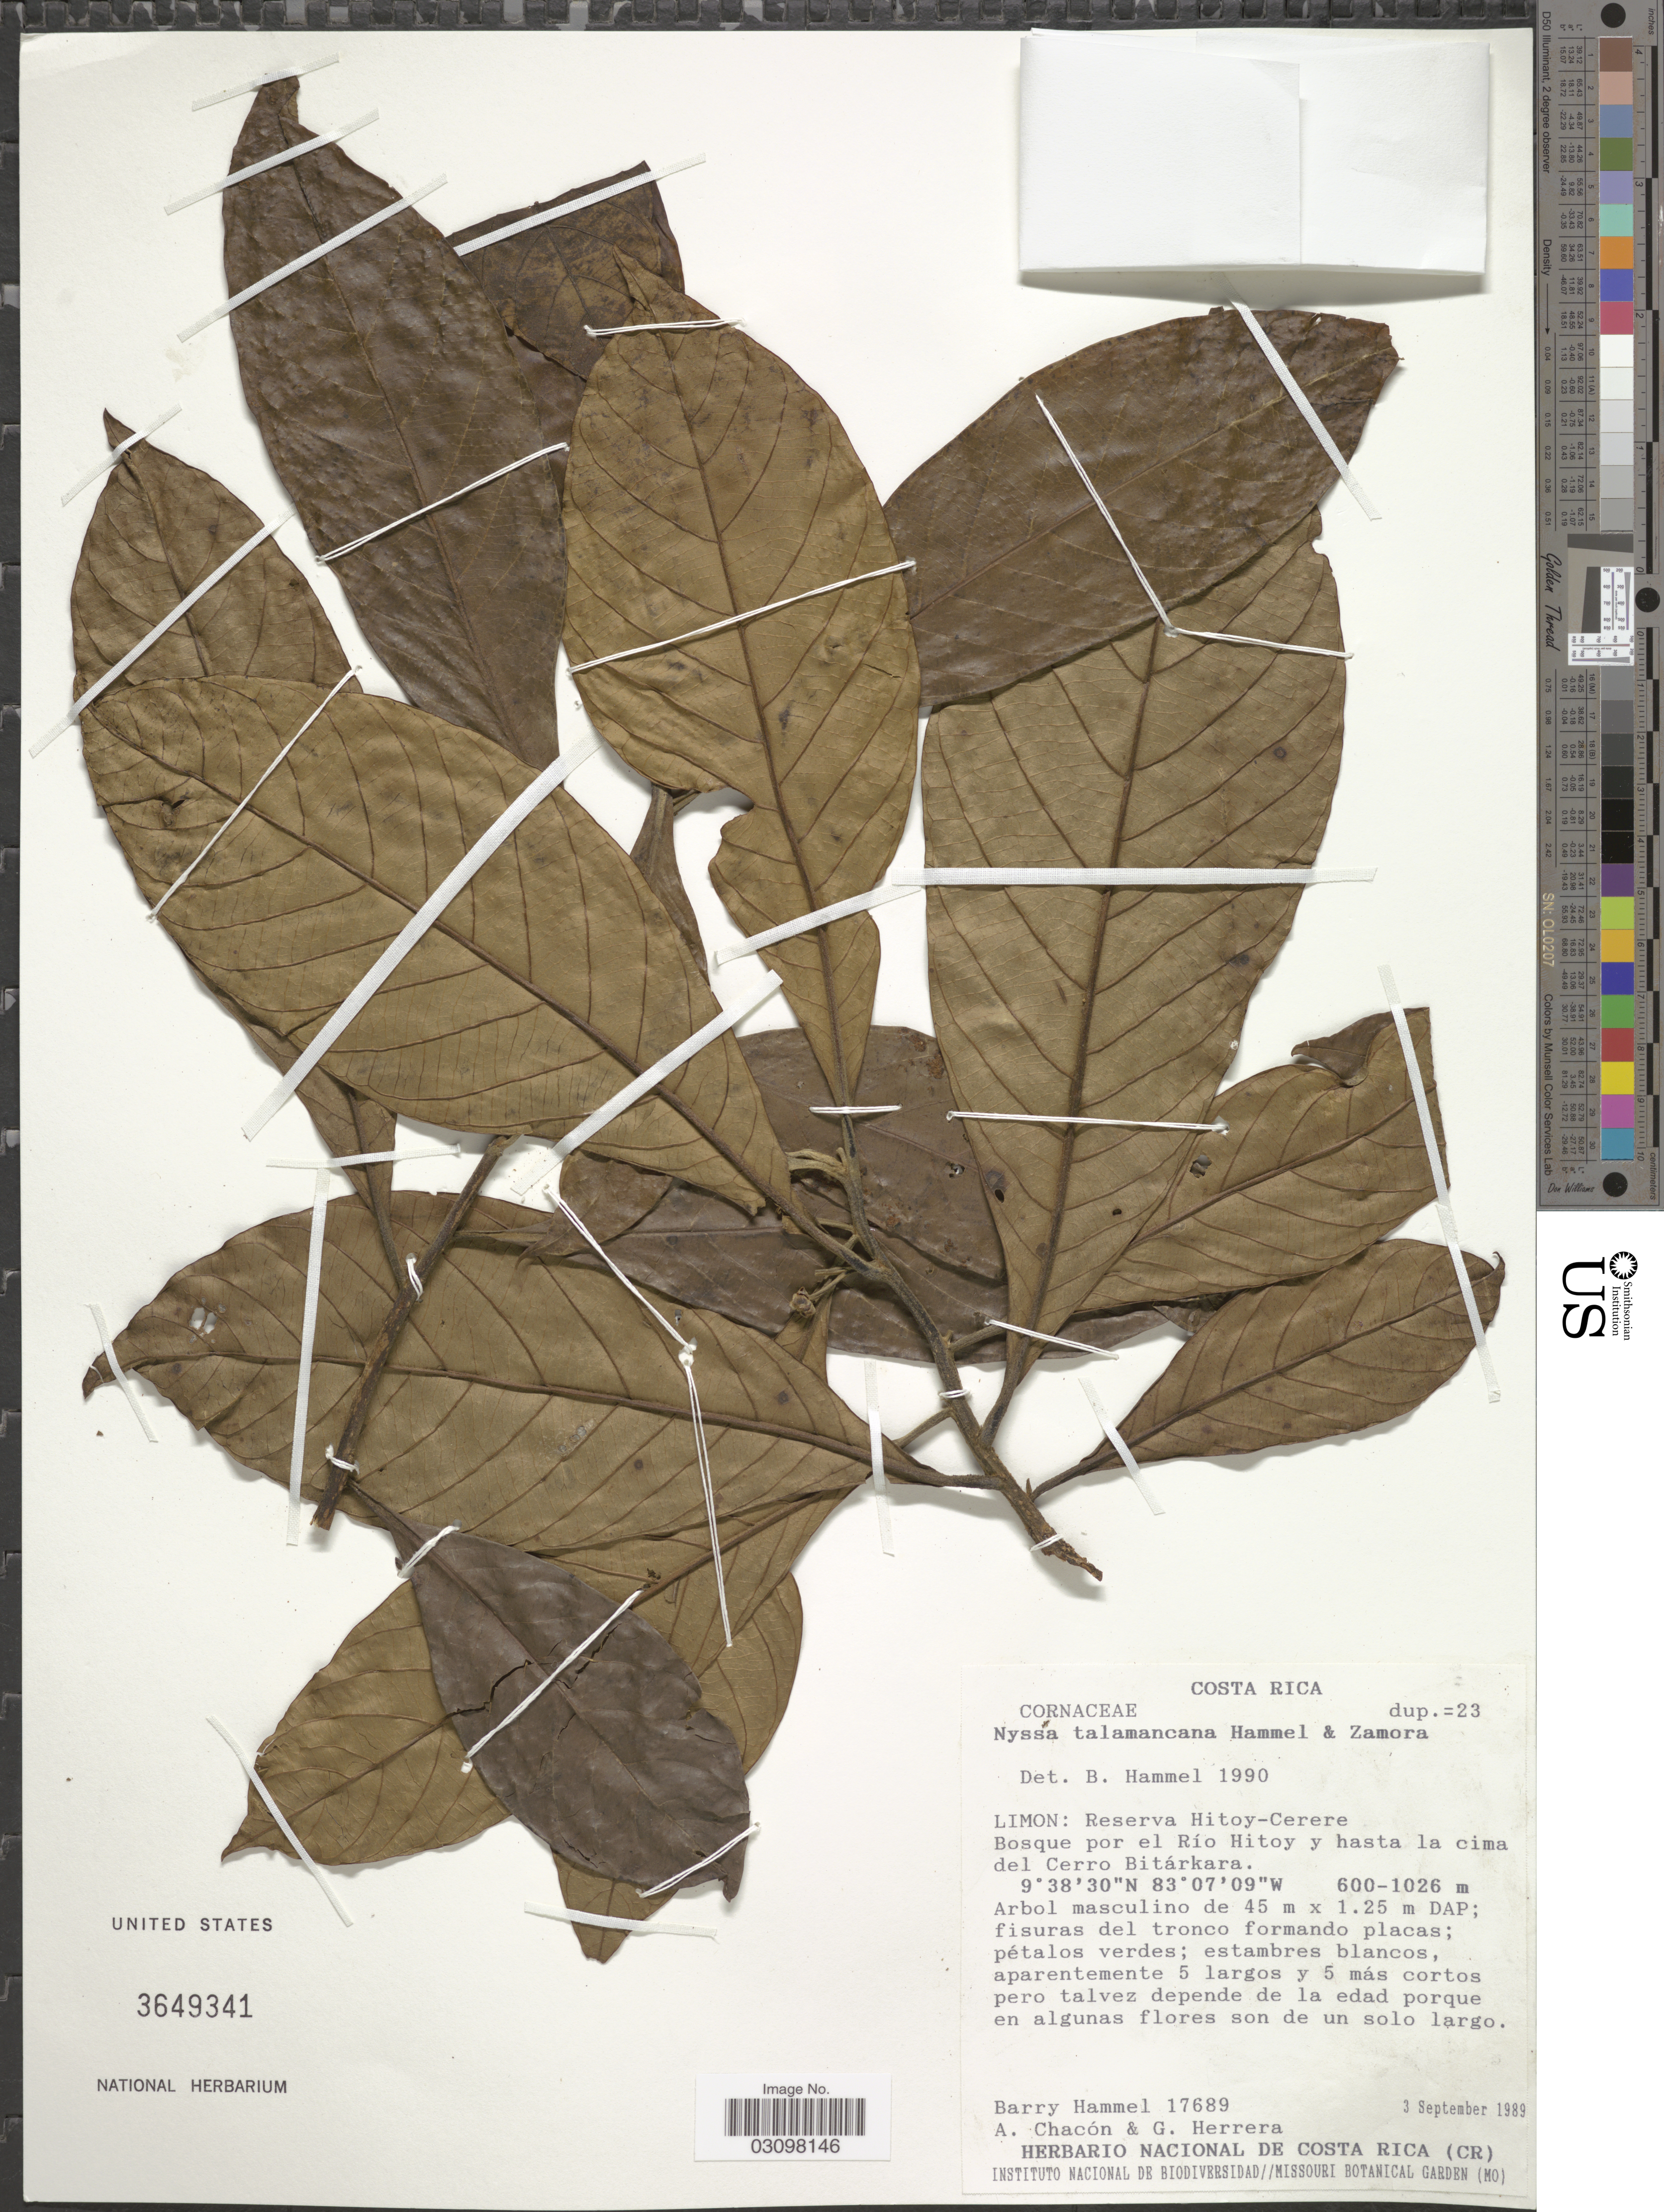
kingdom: Plantae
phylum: Tracheophyta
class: Magnoliopsida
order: Cornales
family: Nyssaceae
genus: Nyssa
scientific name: Nyssa talamancana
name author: Hammel & Zamora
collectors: B. Hammel, A. Chacón & G. Herrera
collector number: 17689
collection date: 1989-09-03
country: Costa Rica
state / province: Limón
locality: Reserva Hitoy-Cerere. Bosque por el Río Hitoy y hasta la cima del Cerro Bitákara.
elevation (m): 600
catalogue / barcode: US 3649341